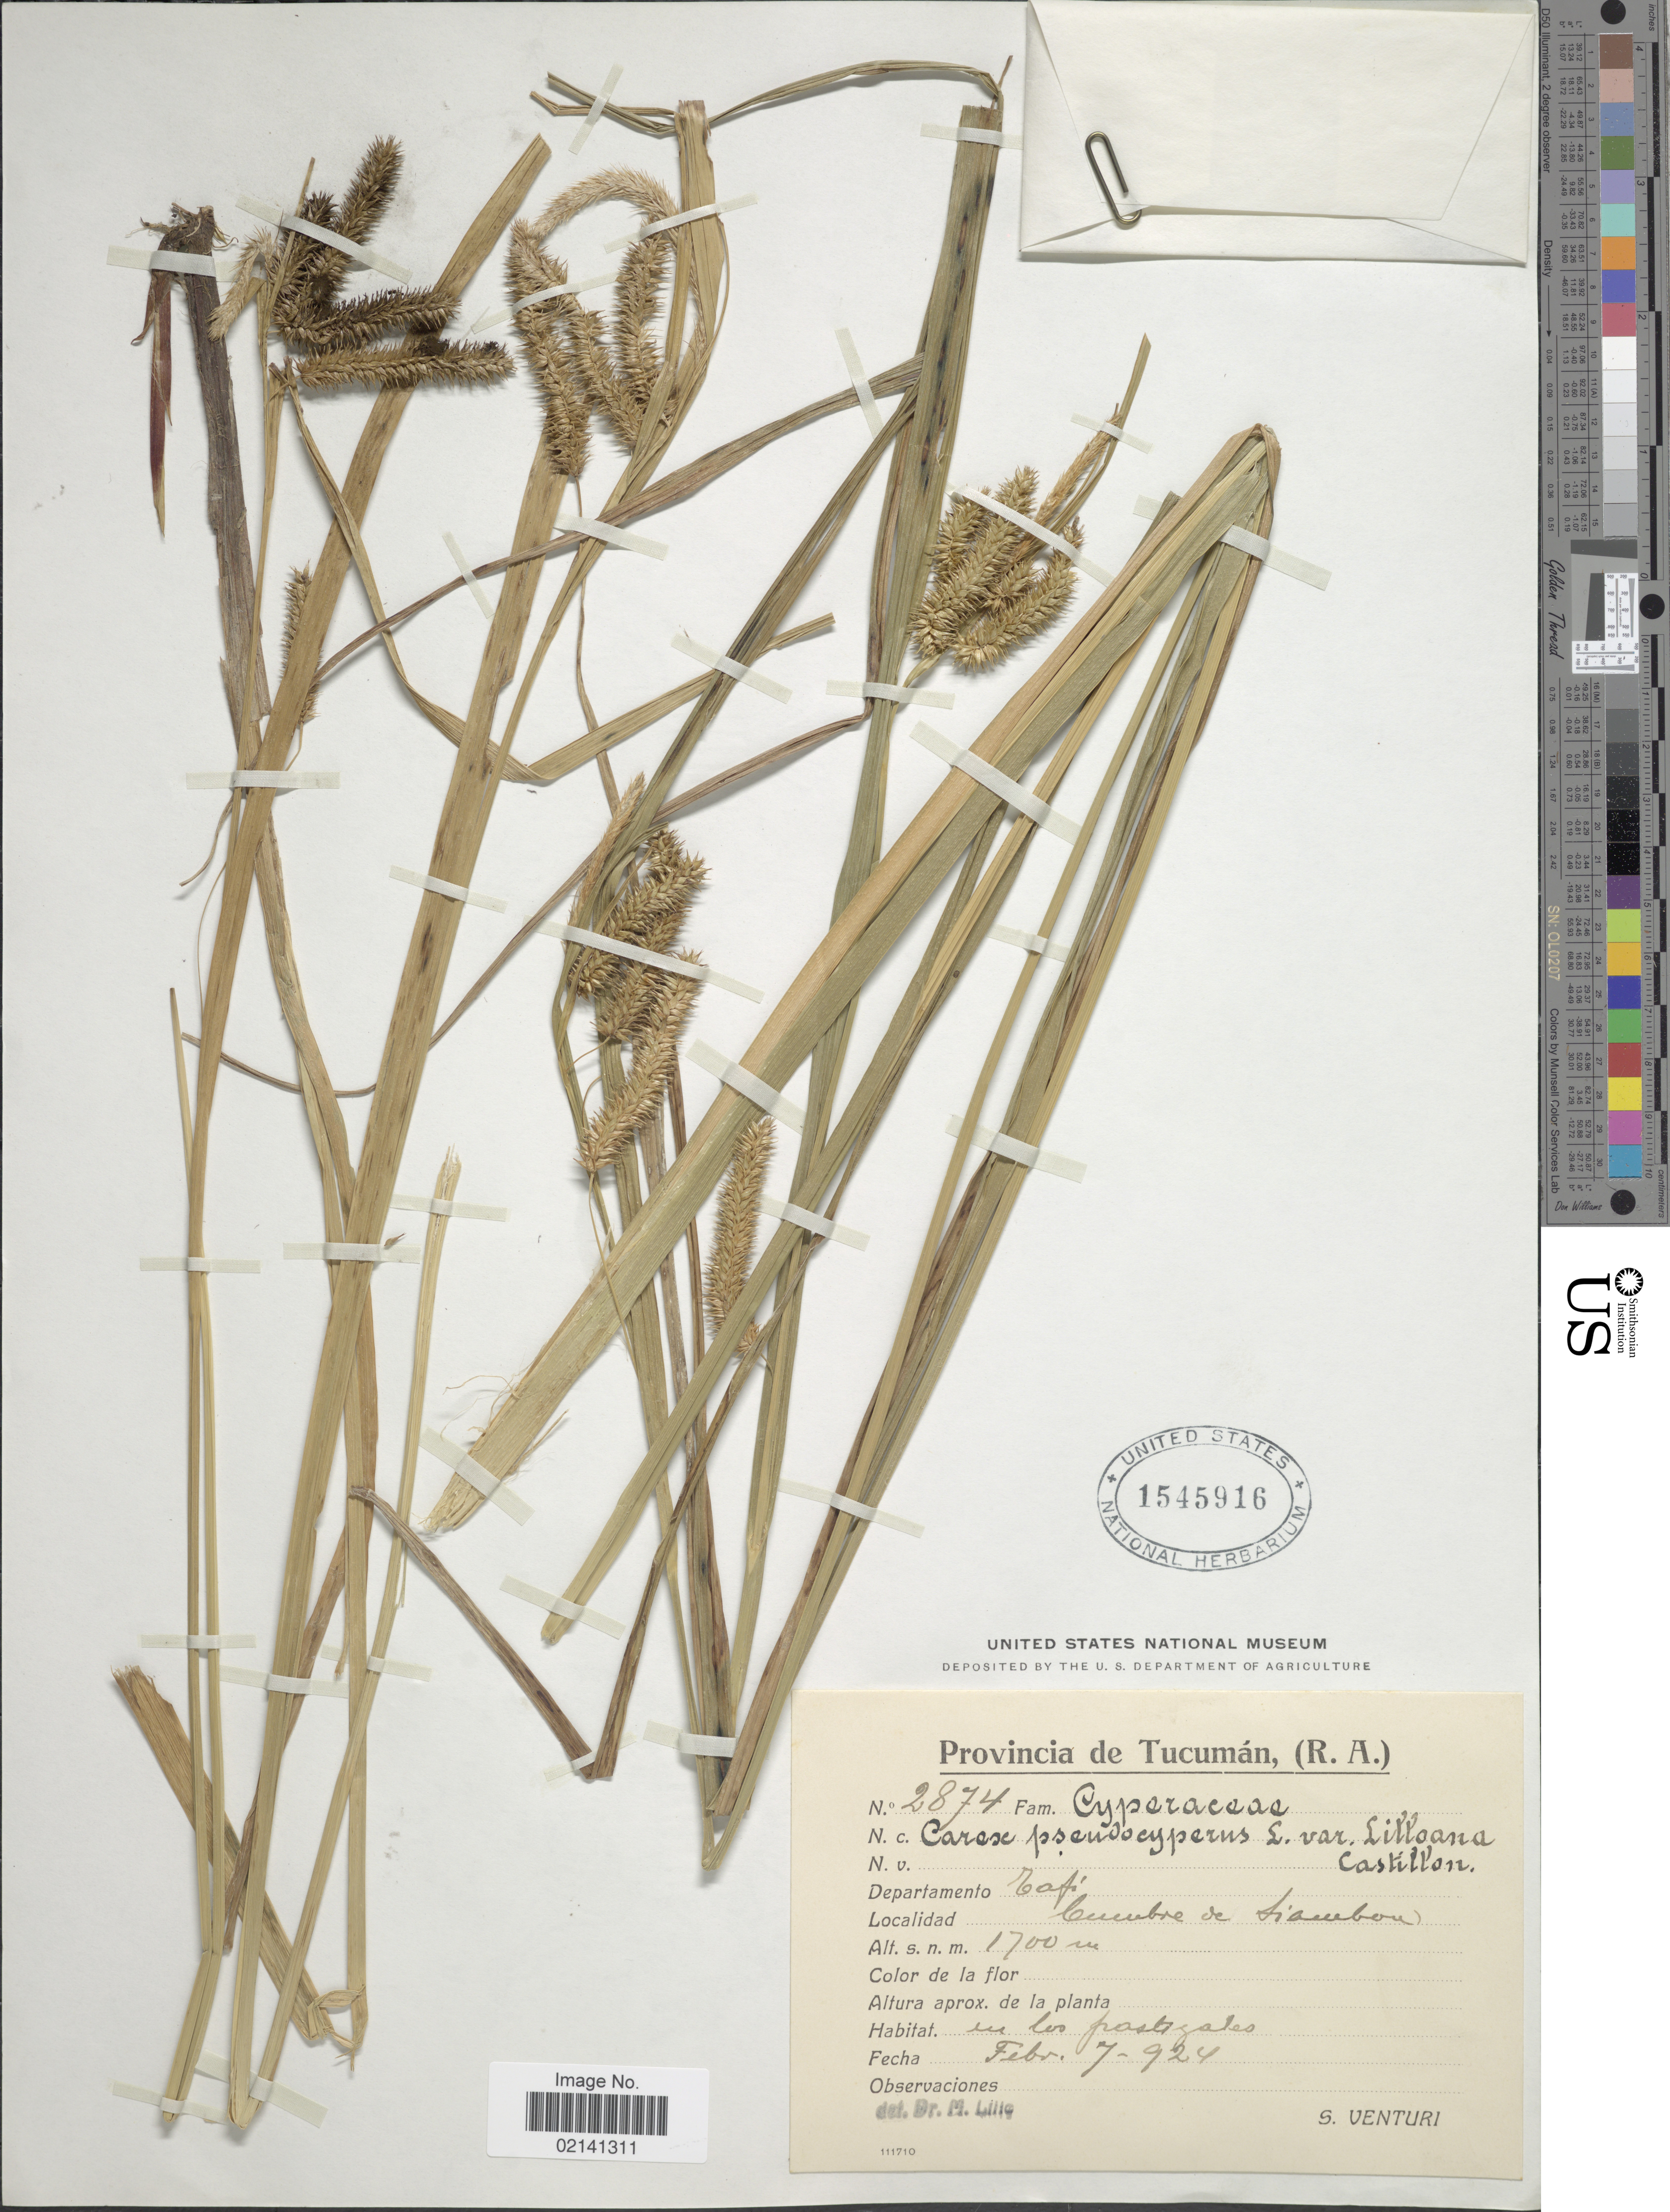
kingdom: Plantae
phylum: Tracheophyta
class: Liliopsida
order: Poales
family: Cyperaceae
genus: Carex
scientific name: Carex polysticha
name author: Boeckeler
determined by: Jimnéz-Mejias, Pedro, (UPOS), Universidad Pablo de Olavide (SPAIN)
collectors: S. Venturi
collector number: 2874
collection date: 1924-02-07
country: Argentina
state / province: Tucuman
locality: (R. A.), Departamento Tafi, Cumbre de Siambon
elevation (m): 1700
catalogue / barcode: US 1545916